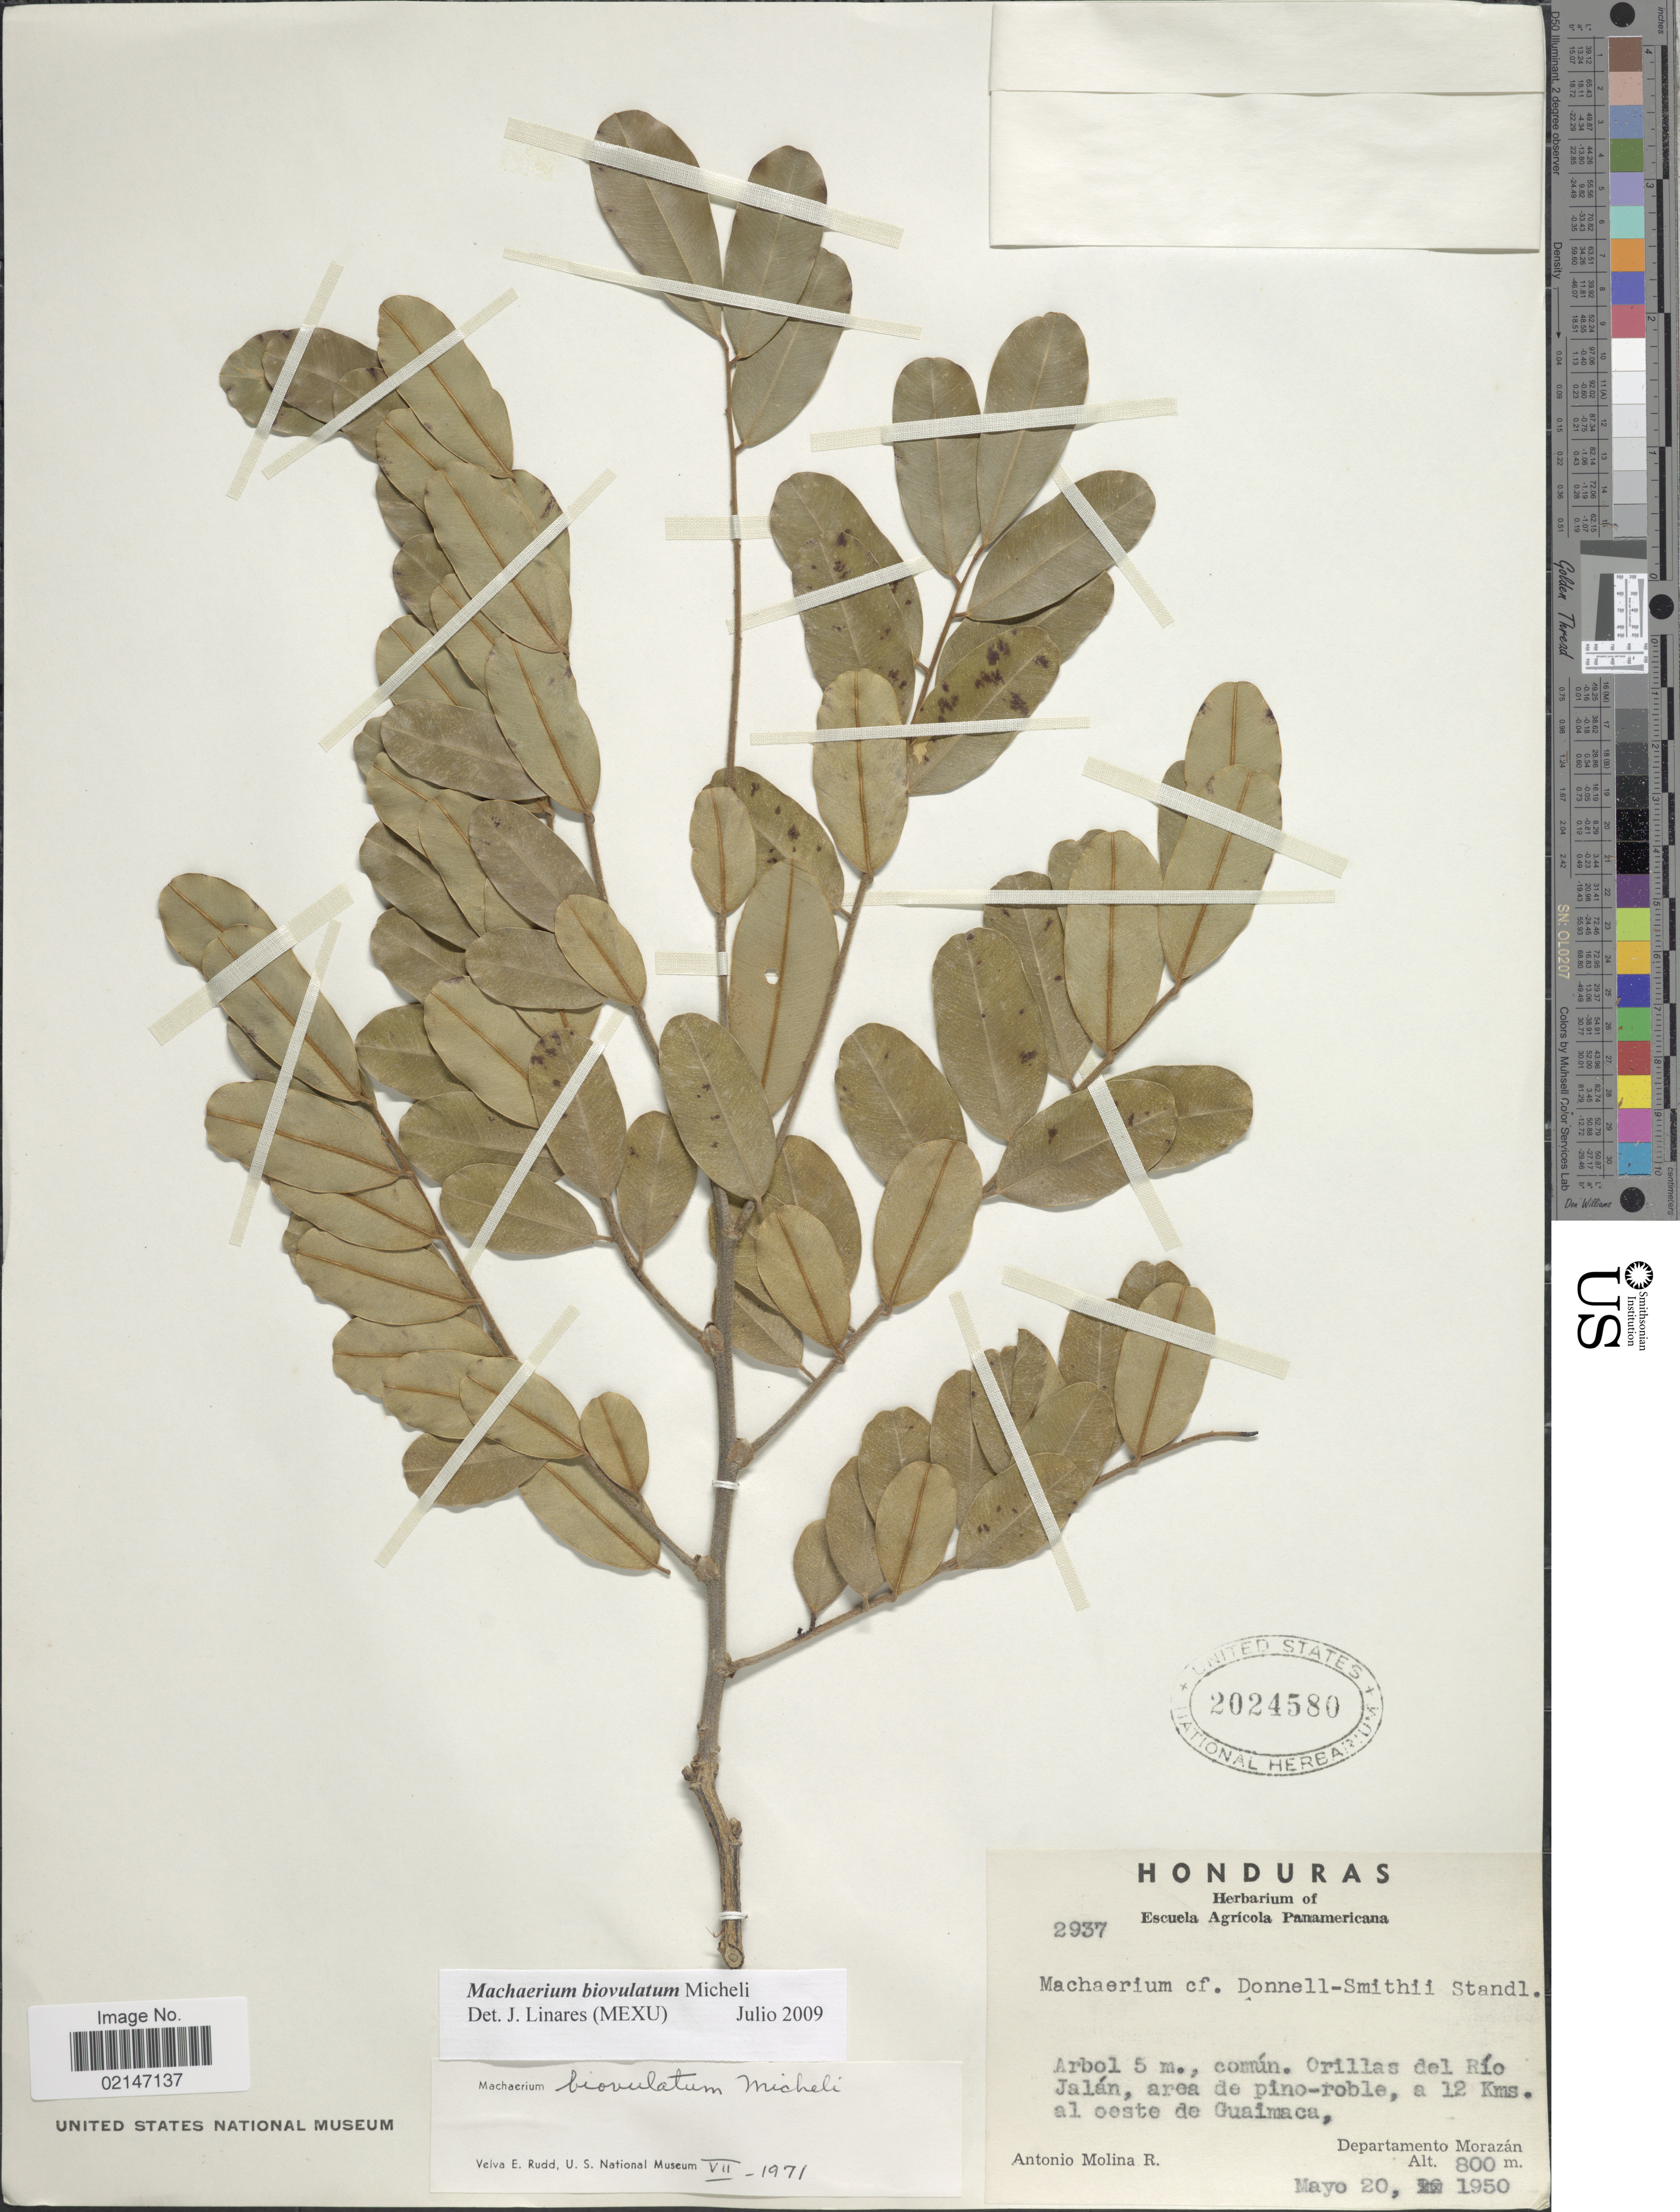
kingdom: Plantae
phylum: Tracheophyta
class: Magnoliopsida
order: Fabales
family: Fabaceae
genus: Machaerium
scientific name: Machaerium biovulatum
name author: Micheli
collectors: A. Molina R.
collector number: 2937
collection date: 1950-05-20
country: Honduras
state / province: Fco. Morazán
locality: Orillas del Rio Jalan, area de pino-riblo, a 12 kms. al oeste de Guaimaca, departamento Morazan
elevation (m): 800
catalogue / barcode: US 2024580